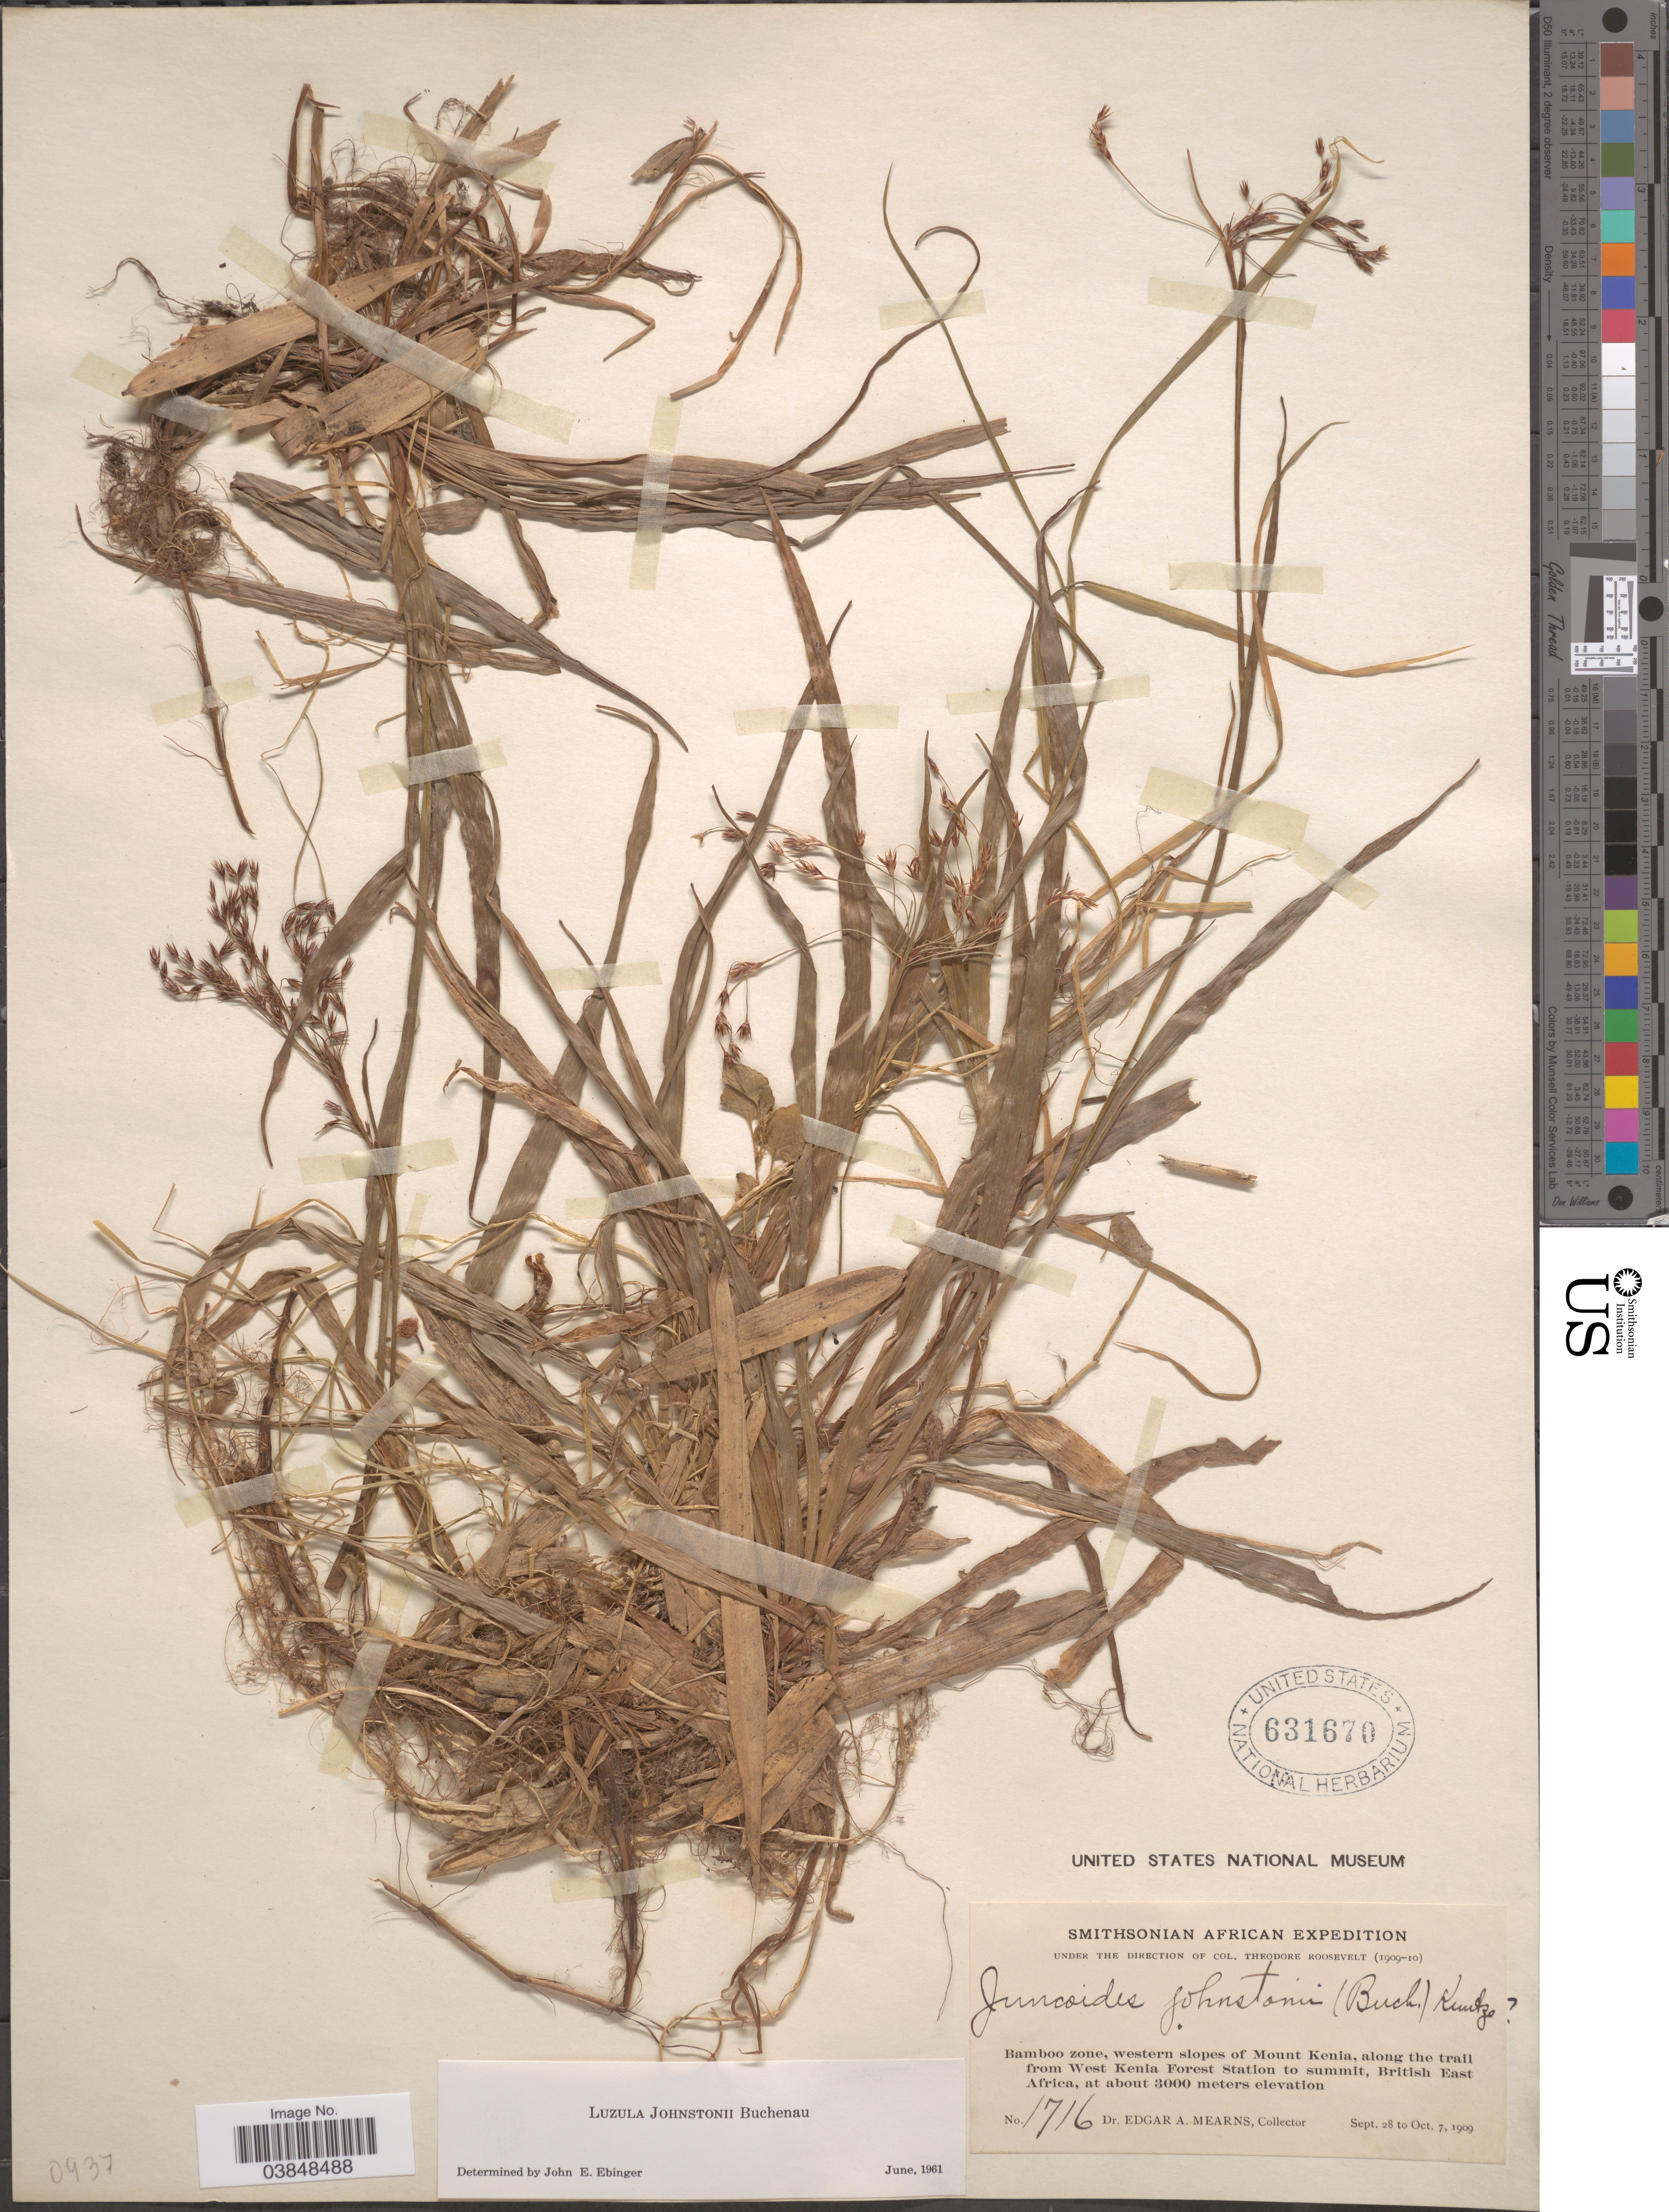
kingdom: Plantae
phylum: Tracheophyta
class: Liliopsida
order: Poales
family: Juncaceae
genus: Luzula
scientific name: Luzula johnstonii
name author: Buchenau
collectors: E. A. Mearns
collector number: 1716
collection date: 1909-09-28/1909-10-07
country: Kenya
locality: Bamboo zone, western slopes of Mount Kenia, along the trail from West Kenia Forest Station to summit, British East Africa.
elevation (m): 3000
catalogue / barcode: US 631670